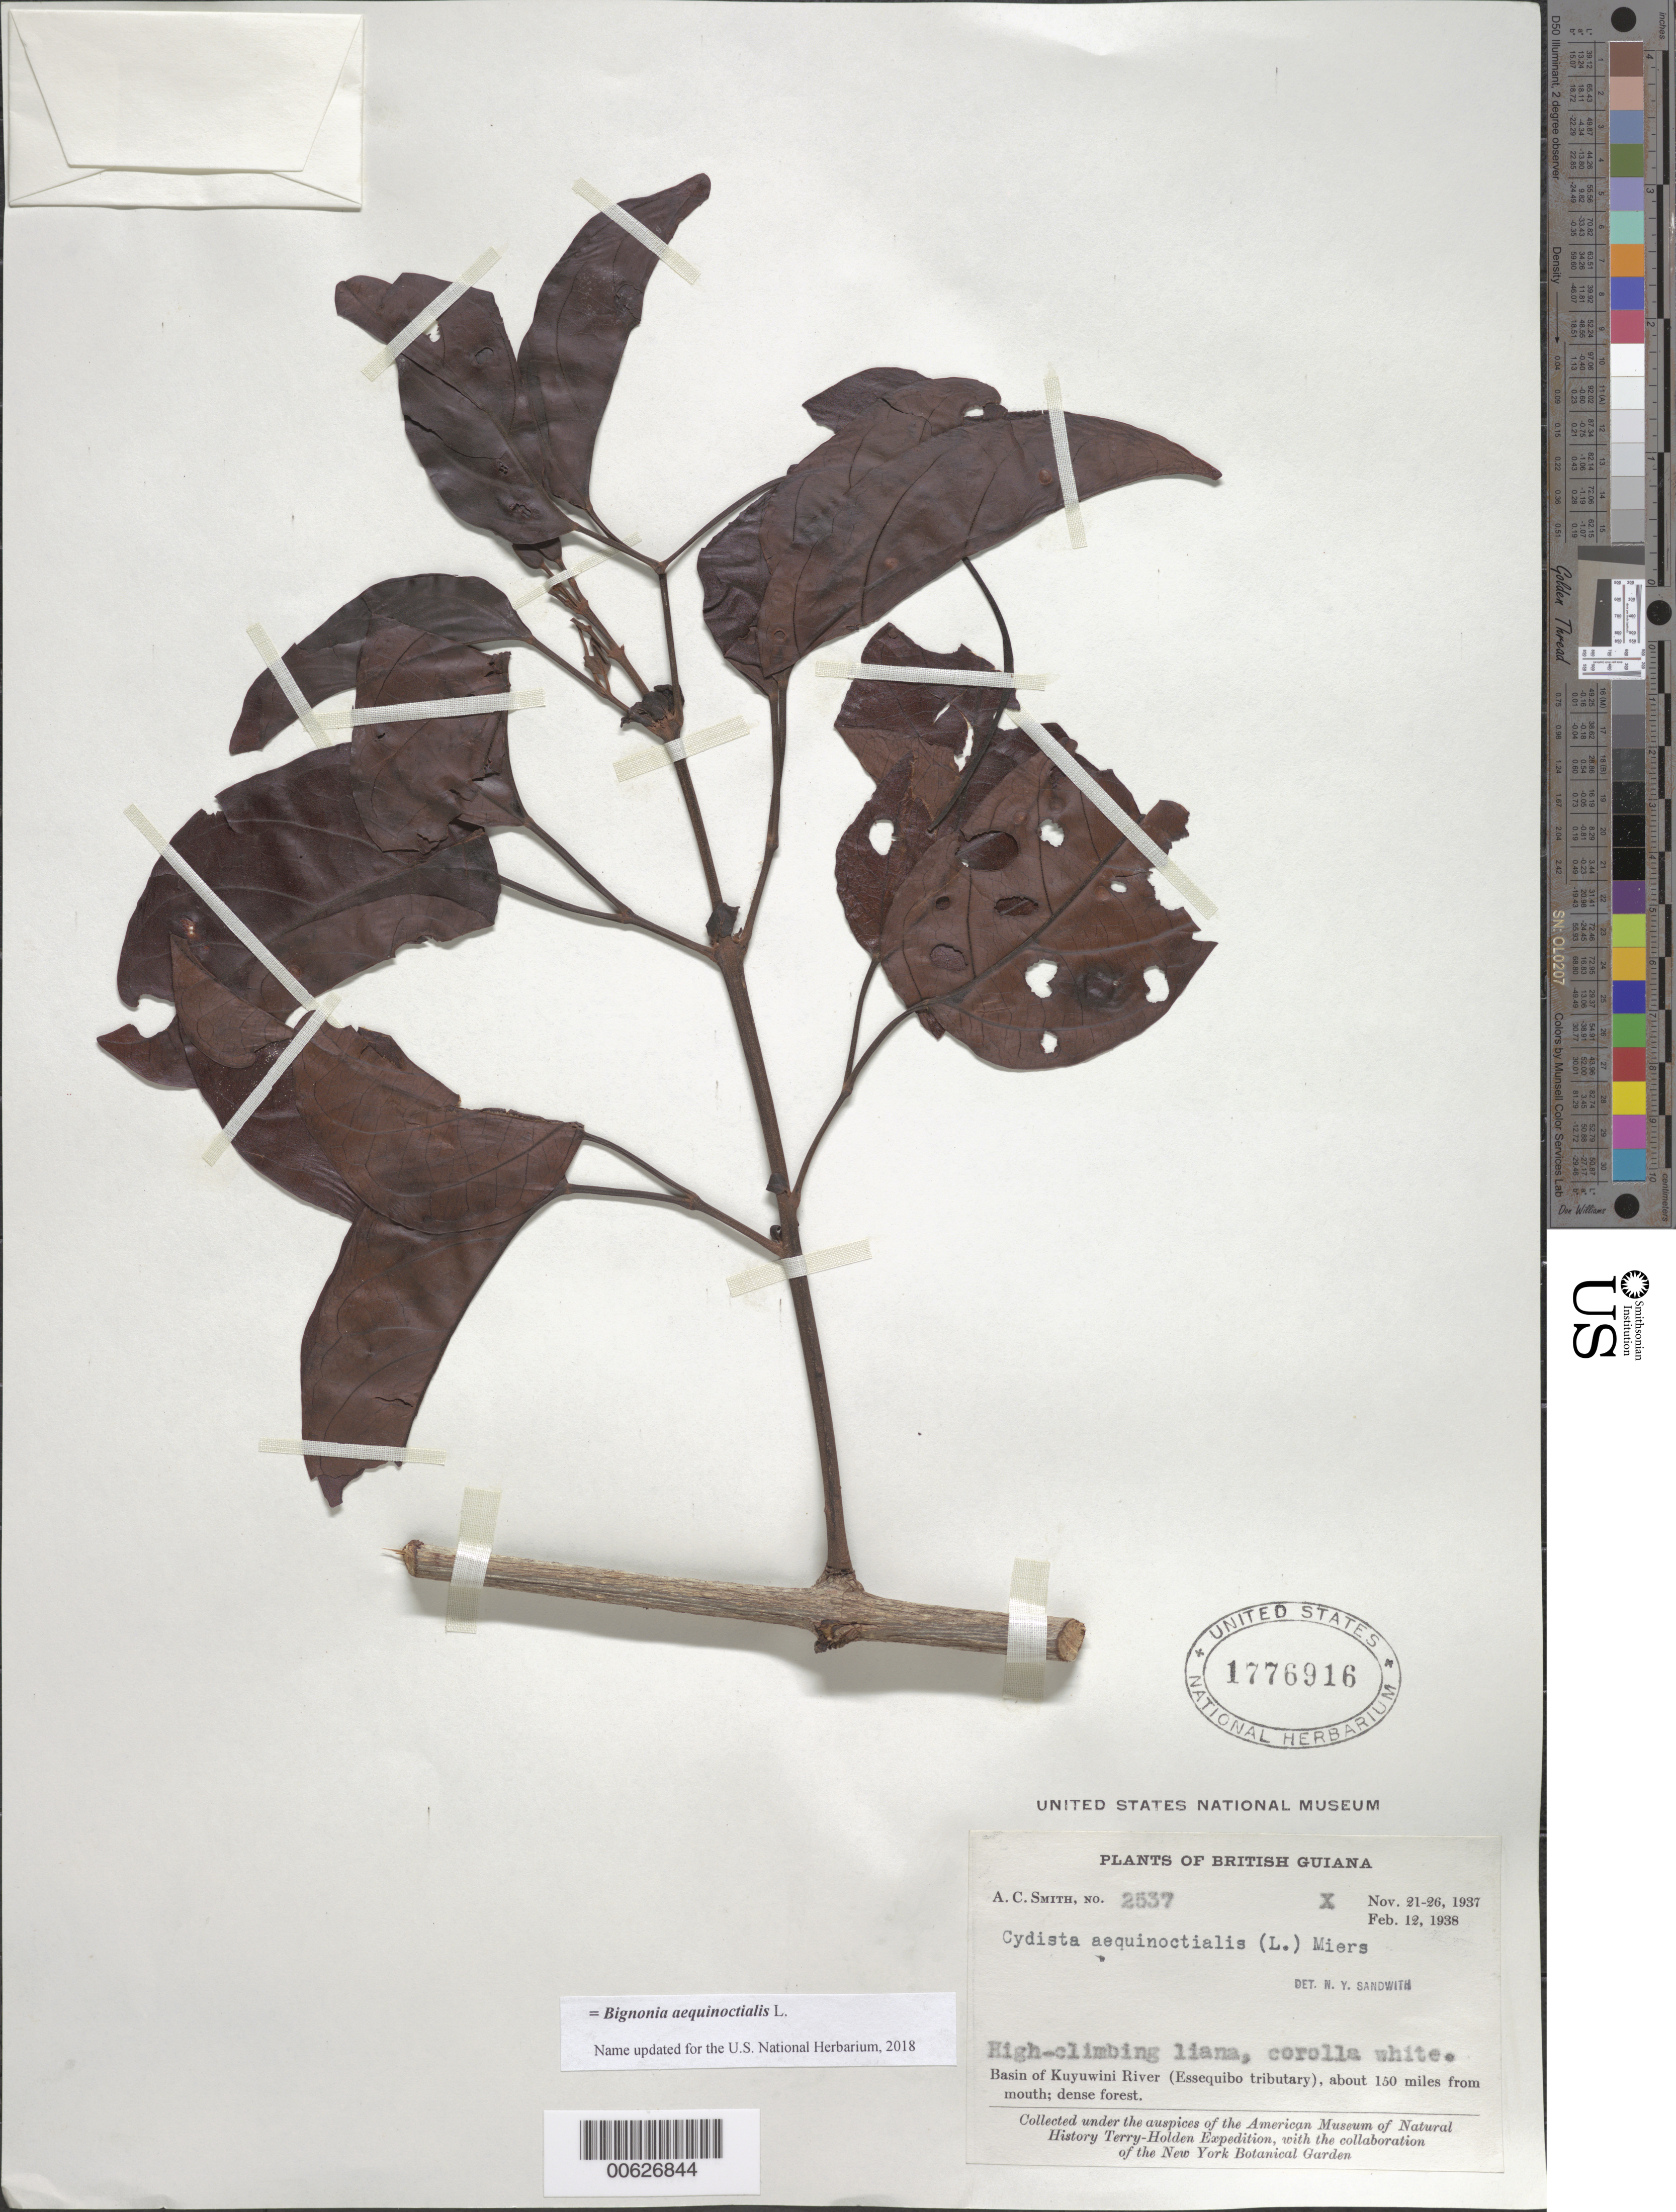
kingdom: Plantae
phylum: Tracheophyta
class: Magnoliopsida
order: Lamiales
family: Bignoniaceae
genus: Bignonia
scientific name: Bignonia aequinoctialis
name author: L.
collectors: A. C. Smith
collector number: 2537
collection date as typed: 21-Nov-37 to 26-Nov-37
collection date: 1937-11-21/1937-11-26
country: Guyana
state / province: U. Takutu-U. Essequibo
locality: Kuyuwini River Basin (Essequibo River tributary), about 150 mi. from mouth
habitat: Dense forest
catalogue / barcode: US 1776916